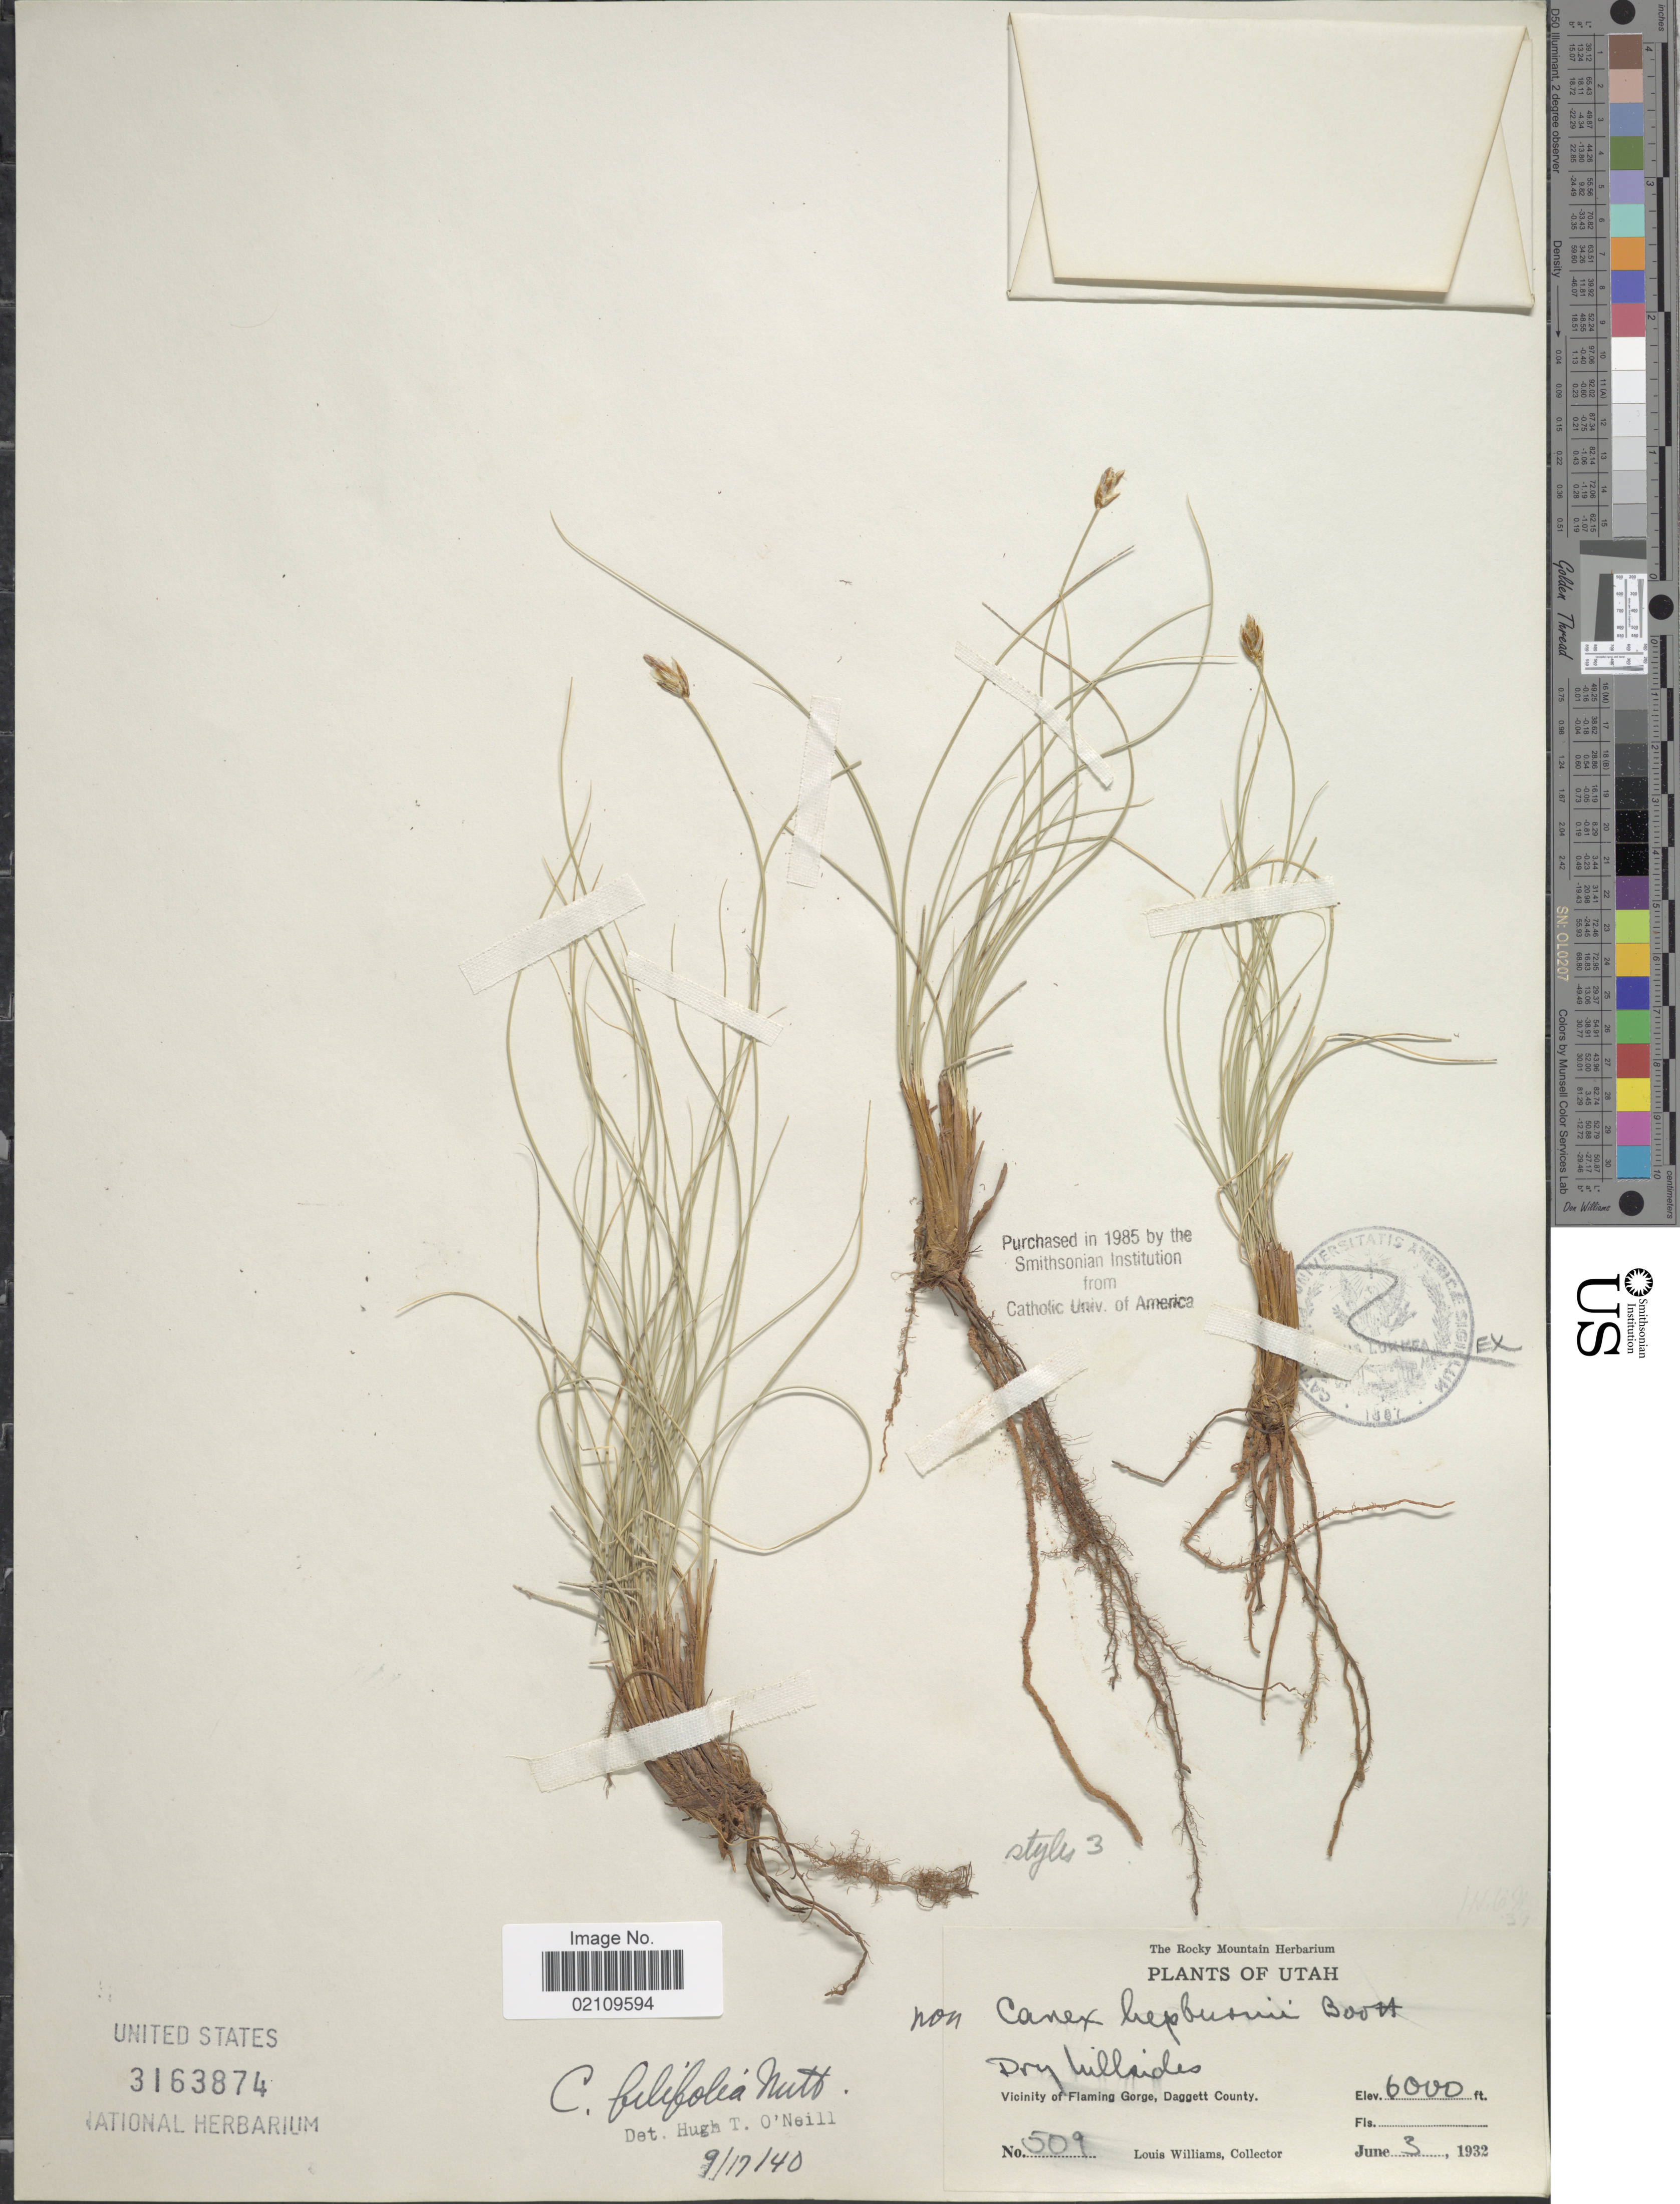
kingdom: Plantae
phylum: Tracheophyta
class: Liliopsida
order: Poales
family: Cyperaceae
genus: Carex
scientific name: Carex filifolia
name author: Nutt.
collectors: L. O. Williams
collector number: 509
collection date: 1932-06-03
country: United States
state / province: Utah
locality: Dry hillsides, Vicinity of Flaming Gorge, Daggett County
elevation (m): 1829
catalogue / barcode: US 3163874